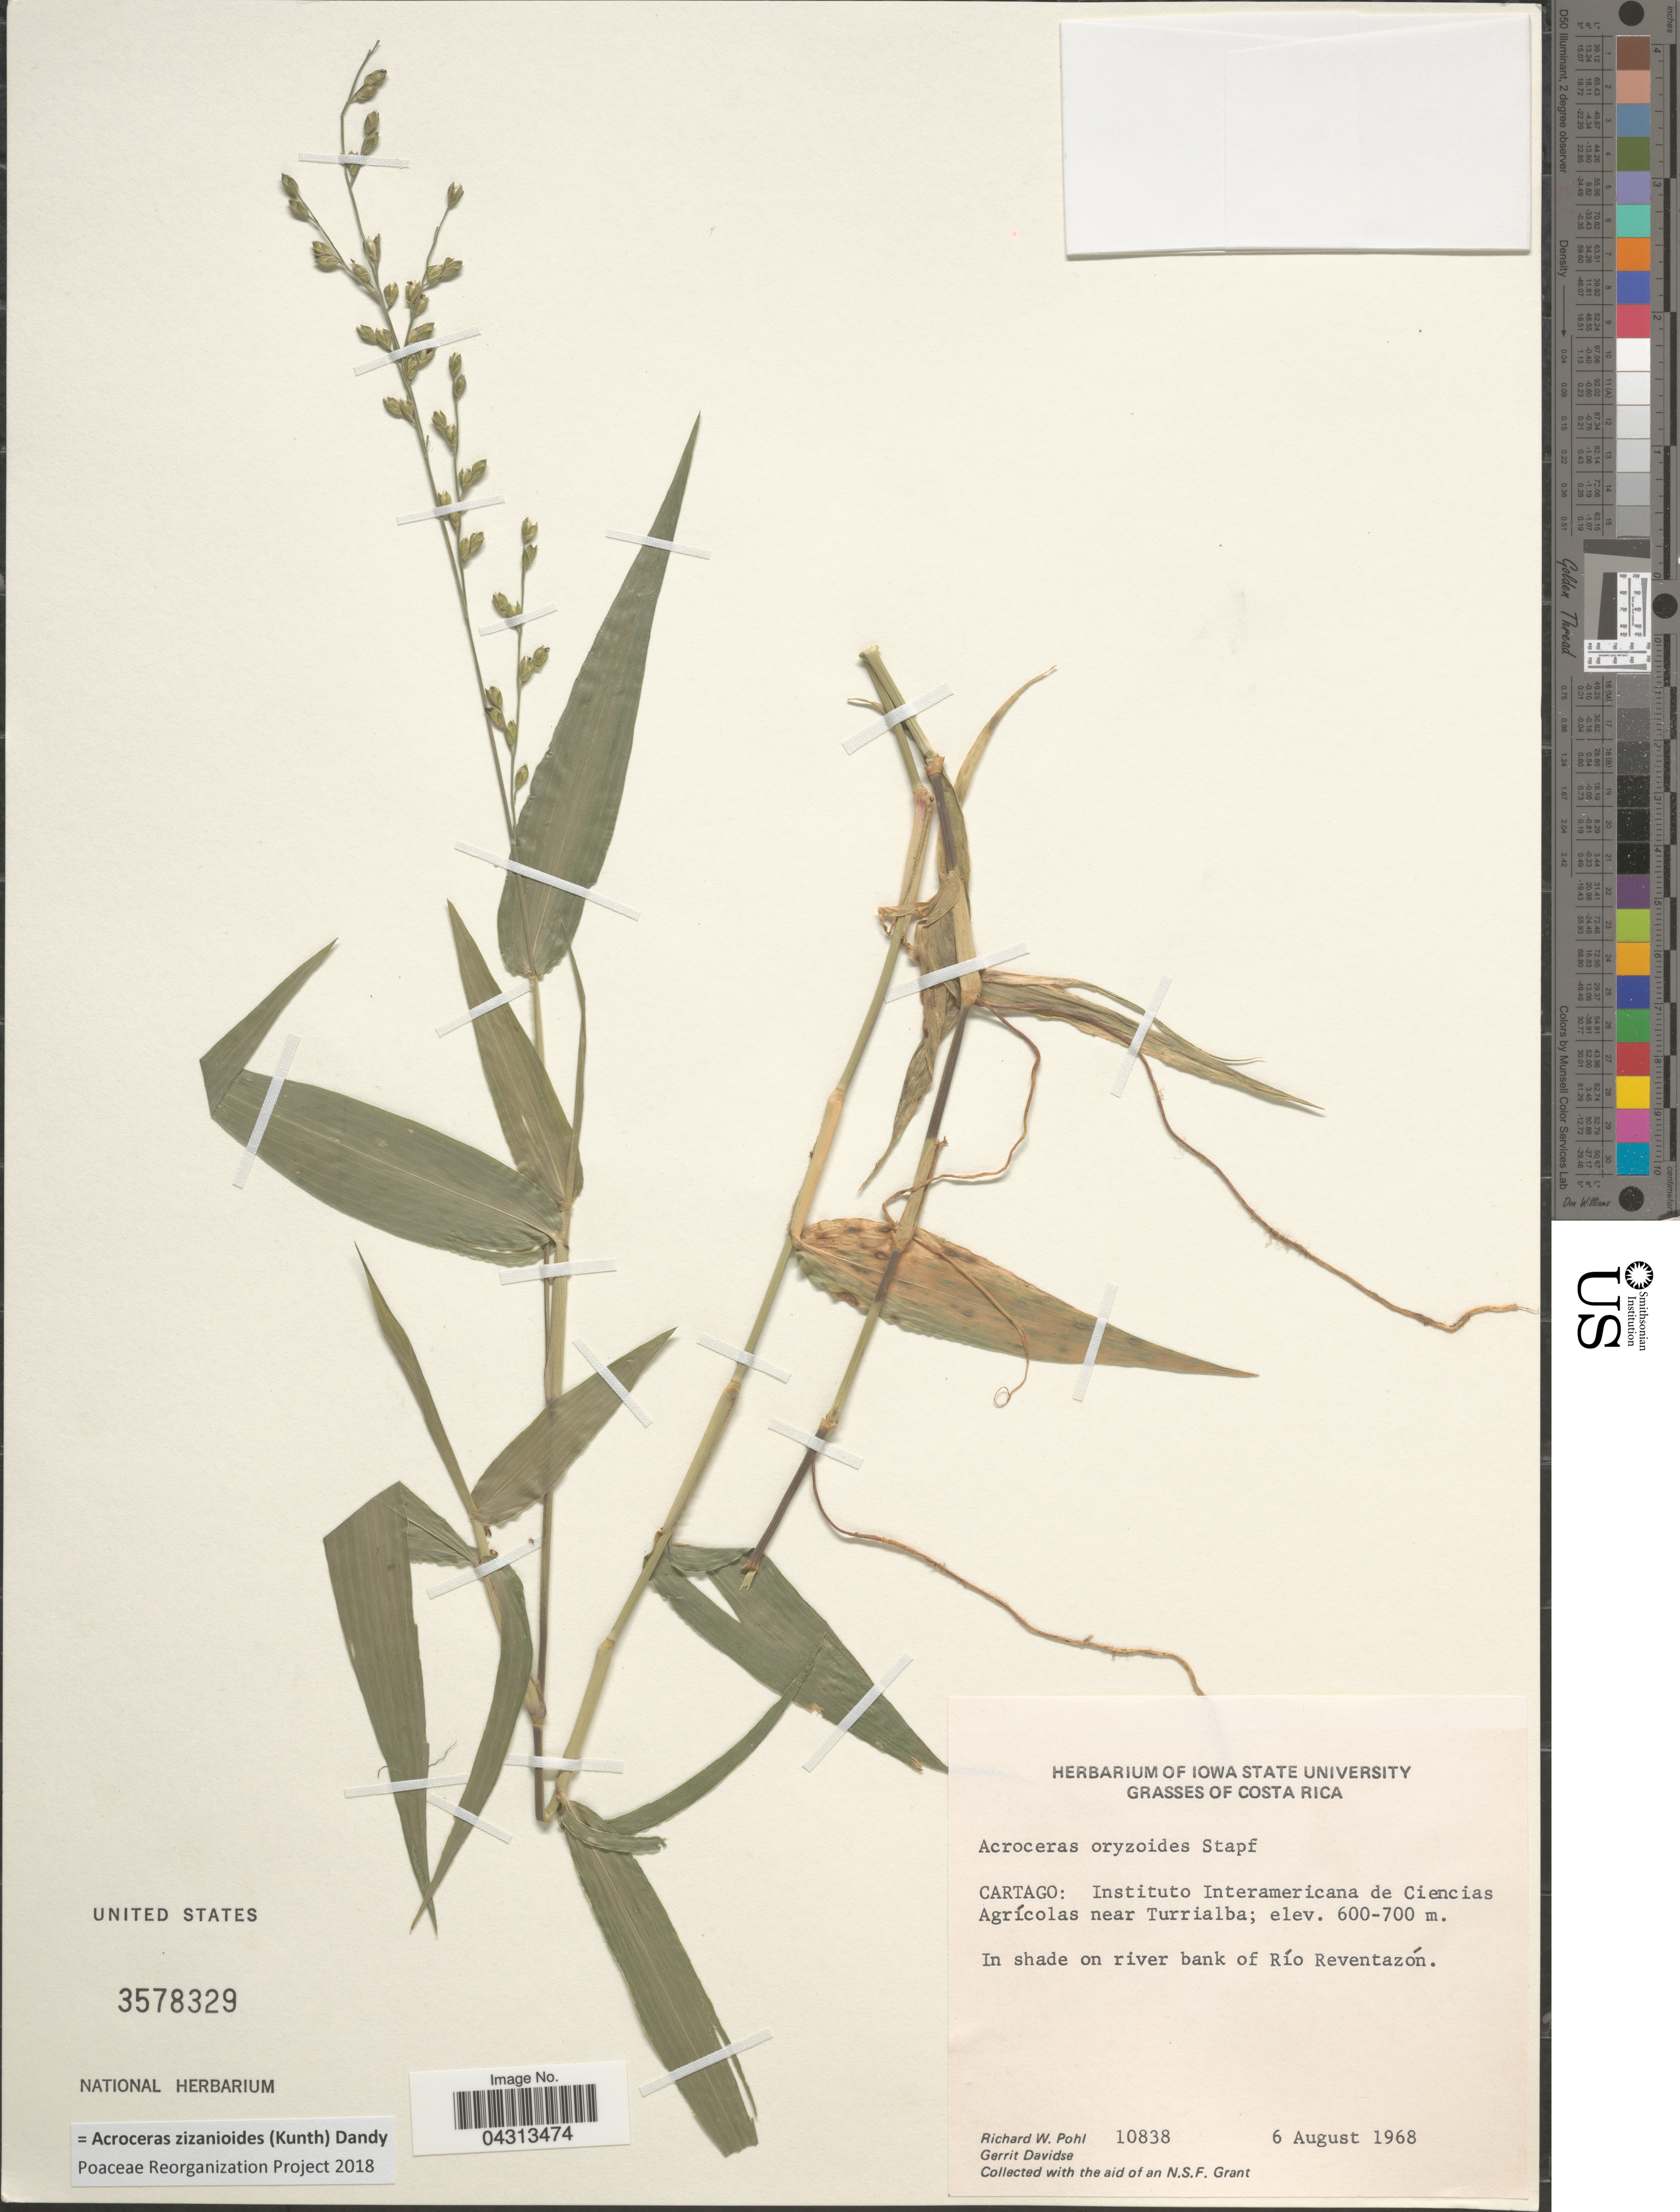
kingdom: Plantae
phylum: Tracheophyta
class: Liliopsida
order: Poales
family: Poaceae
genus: Acroceras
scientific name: Acroceras zizanioides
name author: (Kunth) Dandy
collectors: R. W. Pohl & G. Davidse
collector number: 10838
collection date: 1968-08-06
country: Costa Rica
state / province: Cartago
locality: Instituto Interamericana de Ciencias Agrícolas near Turrialba. In shade on river bank of Río Reventazón.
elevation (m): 600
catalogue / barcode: US 3578329